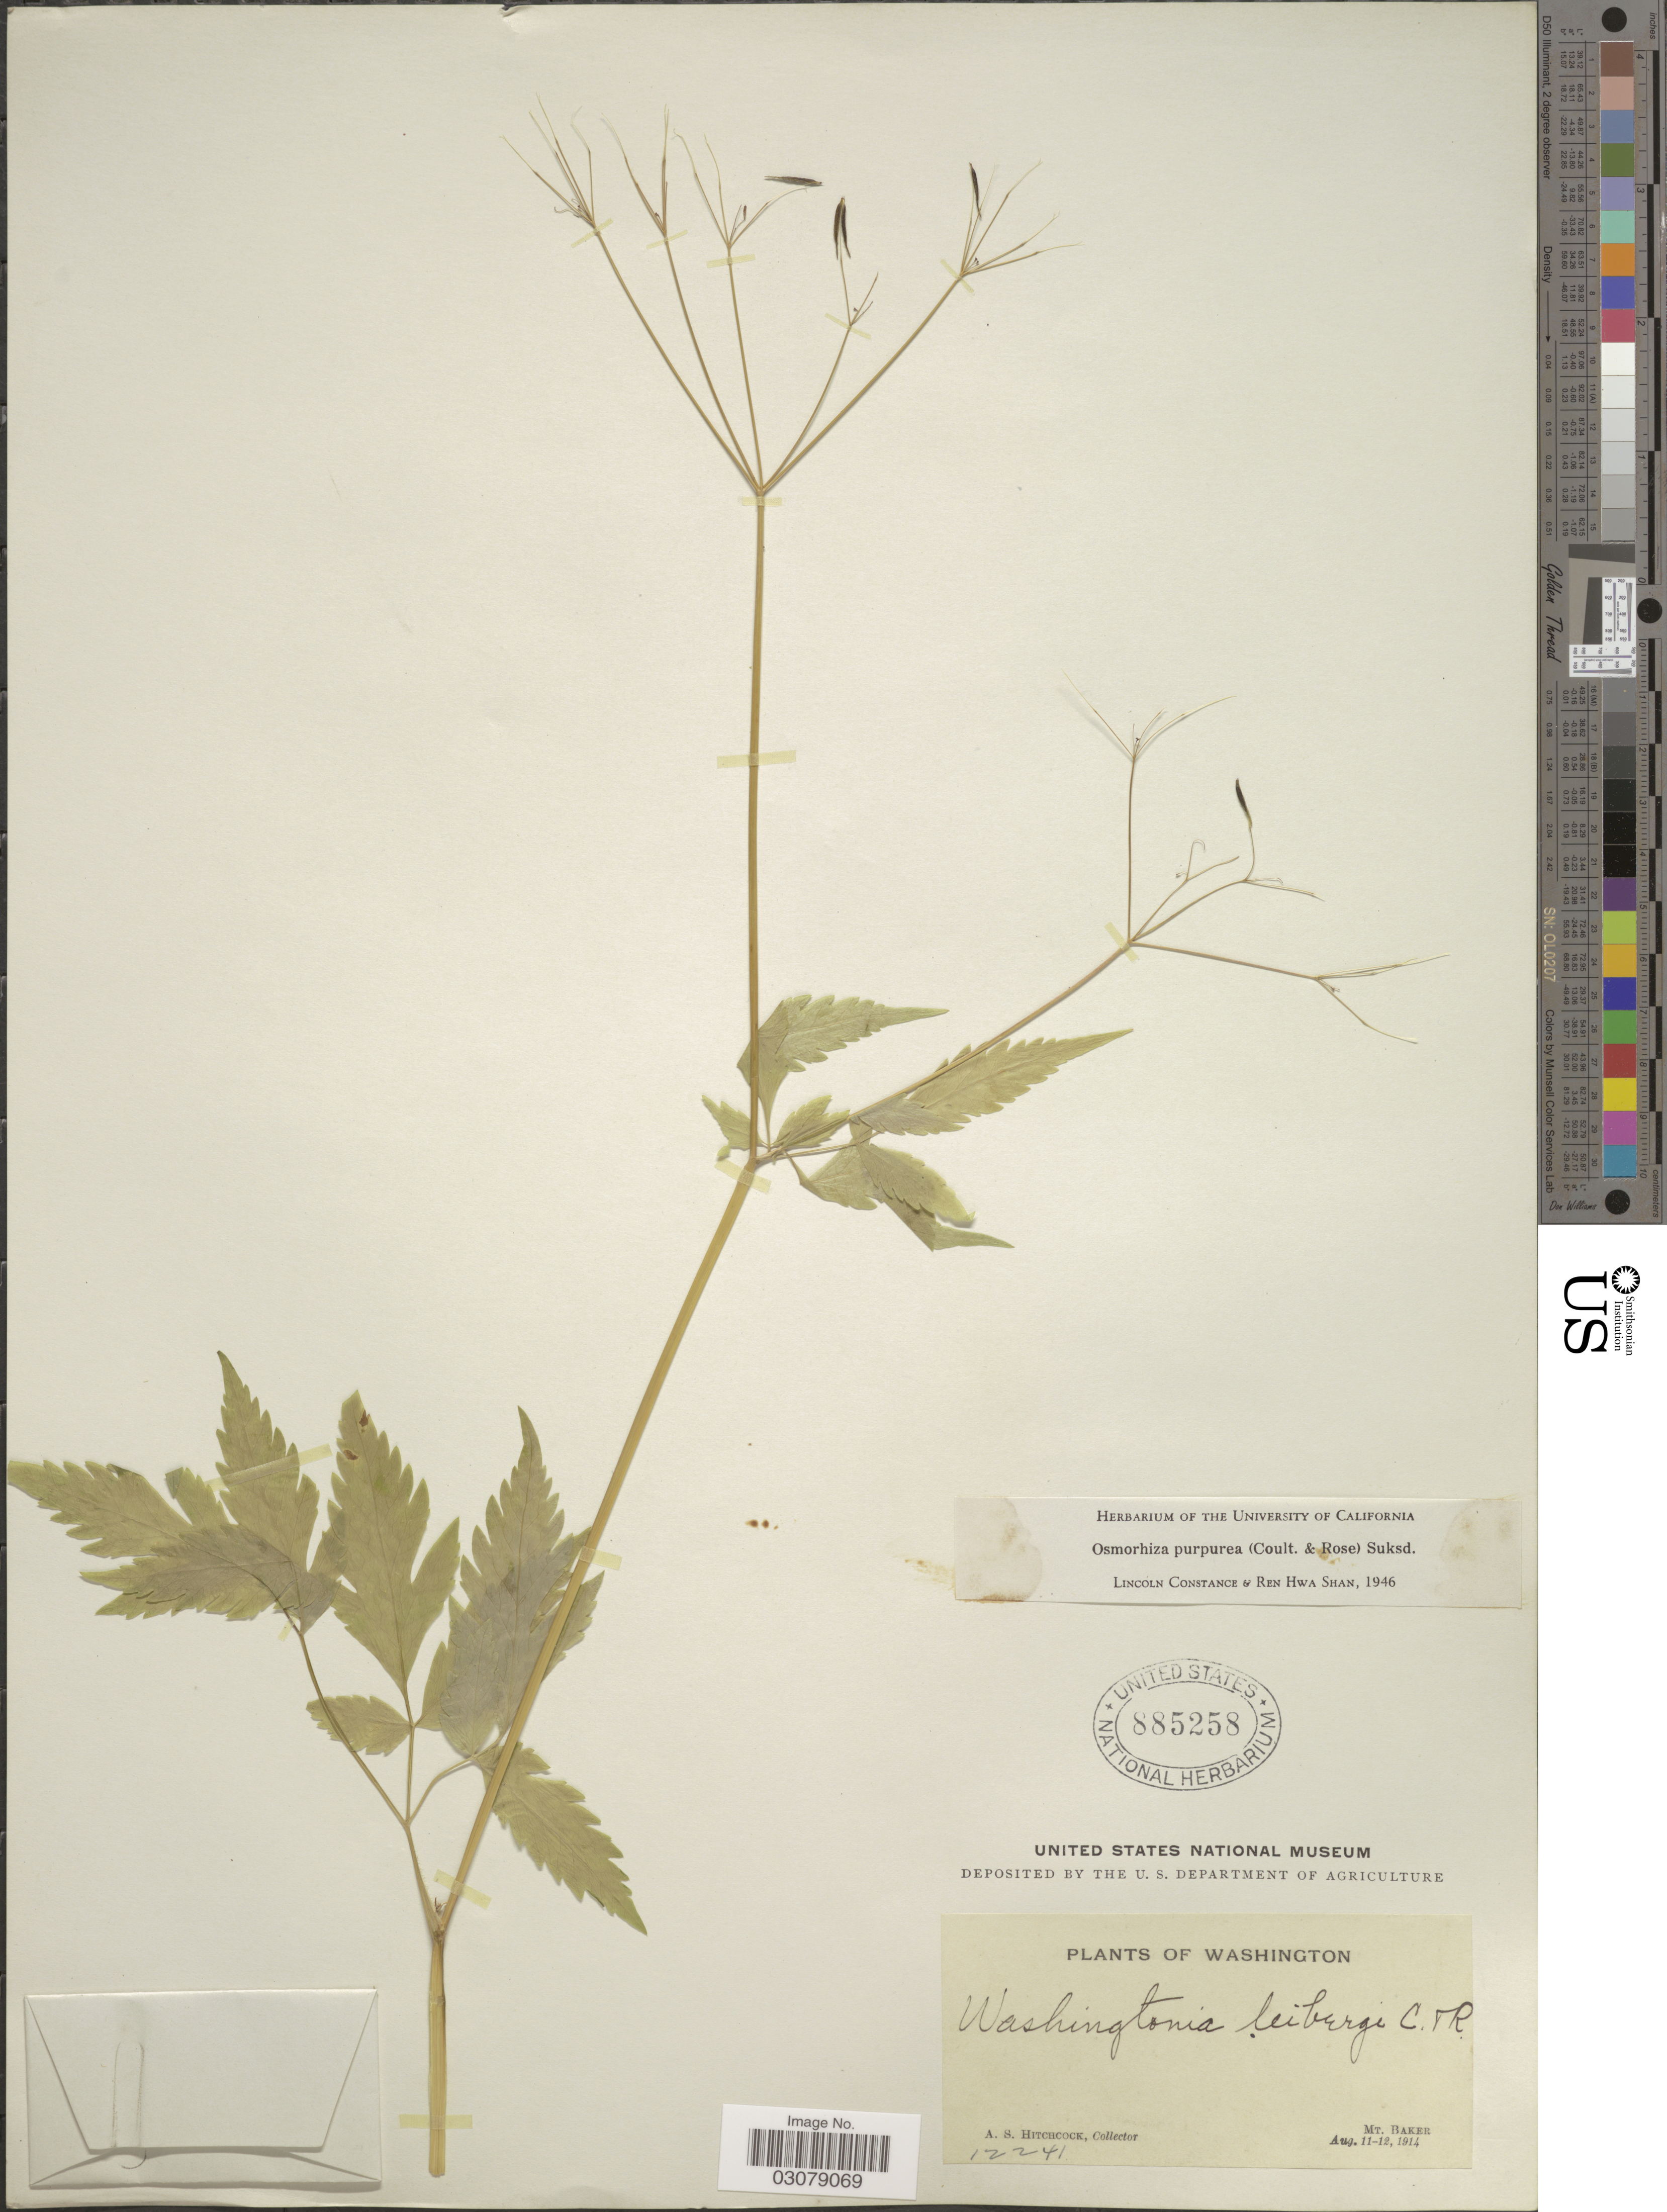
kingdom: Plantae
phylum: Tracheophyta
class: Magnoliopsida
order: Apiales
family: Apiaceae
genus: Osmorhiza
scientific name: Osmorhiza purpurea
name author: (J.M. Coult. & Rose) Suksd.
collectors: A. S. Hitchcock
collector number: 12241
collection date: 1914-08-11/1914-08-12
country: United States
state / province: Washington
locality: Mt. Baker.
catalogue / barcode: US 885258